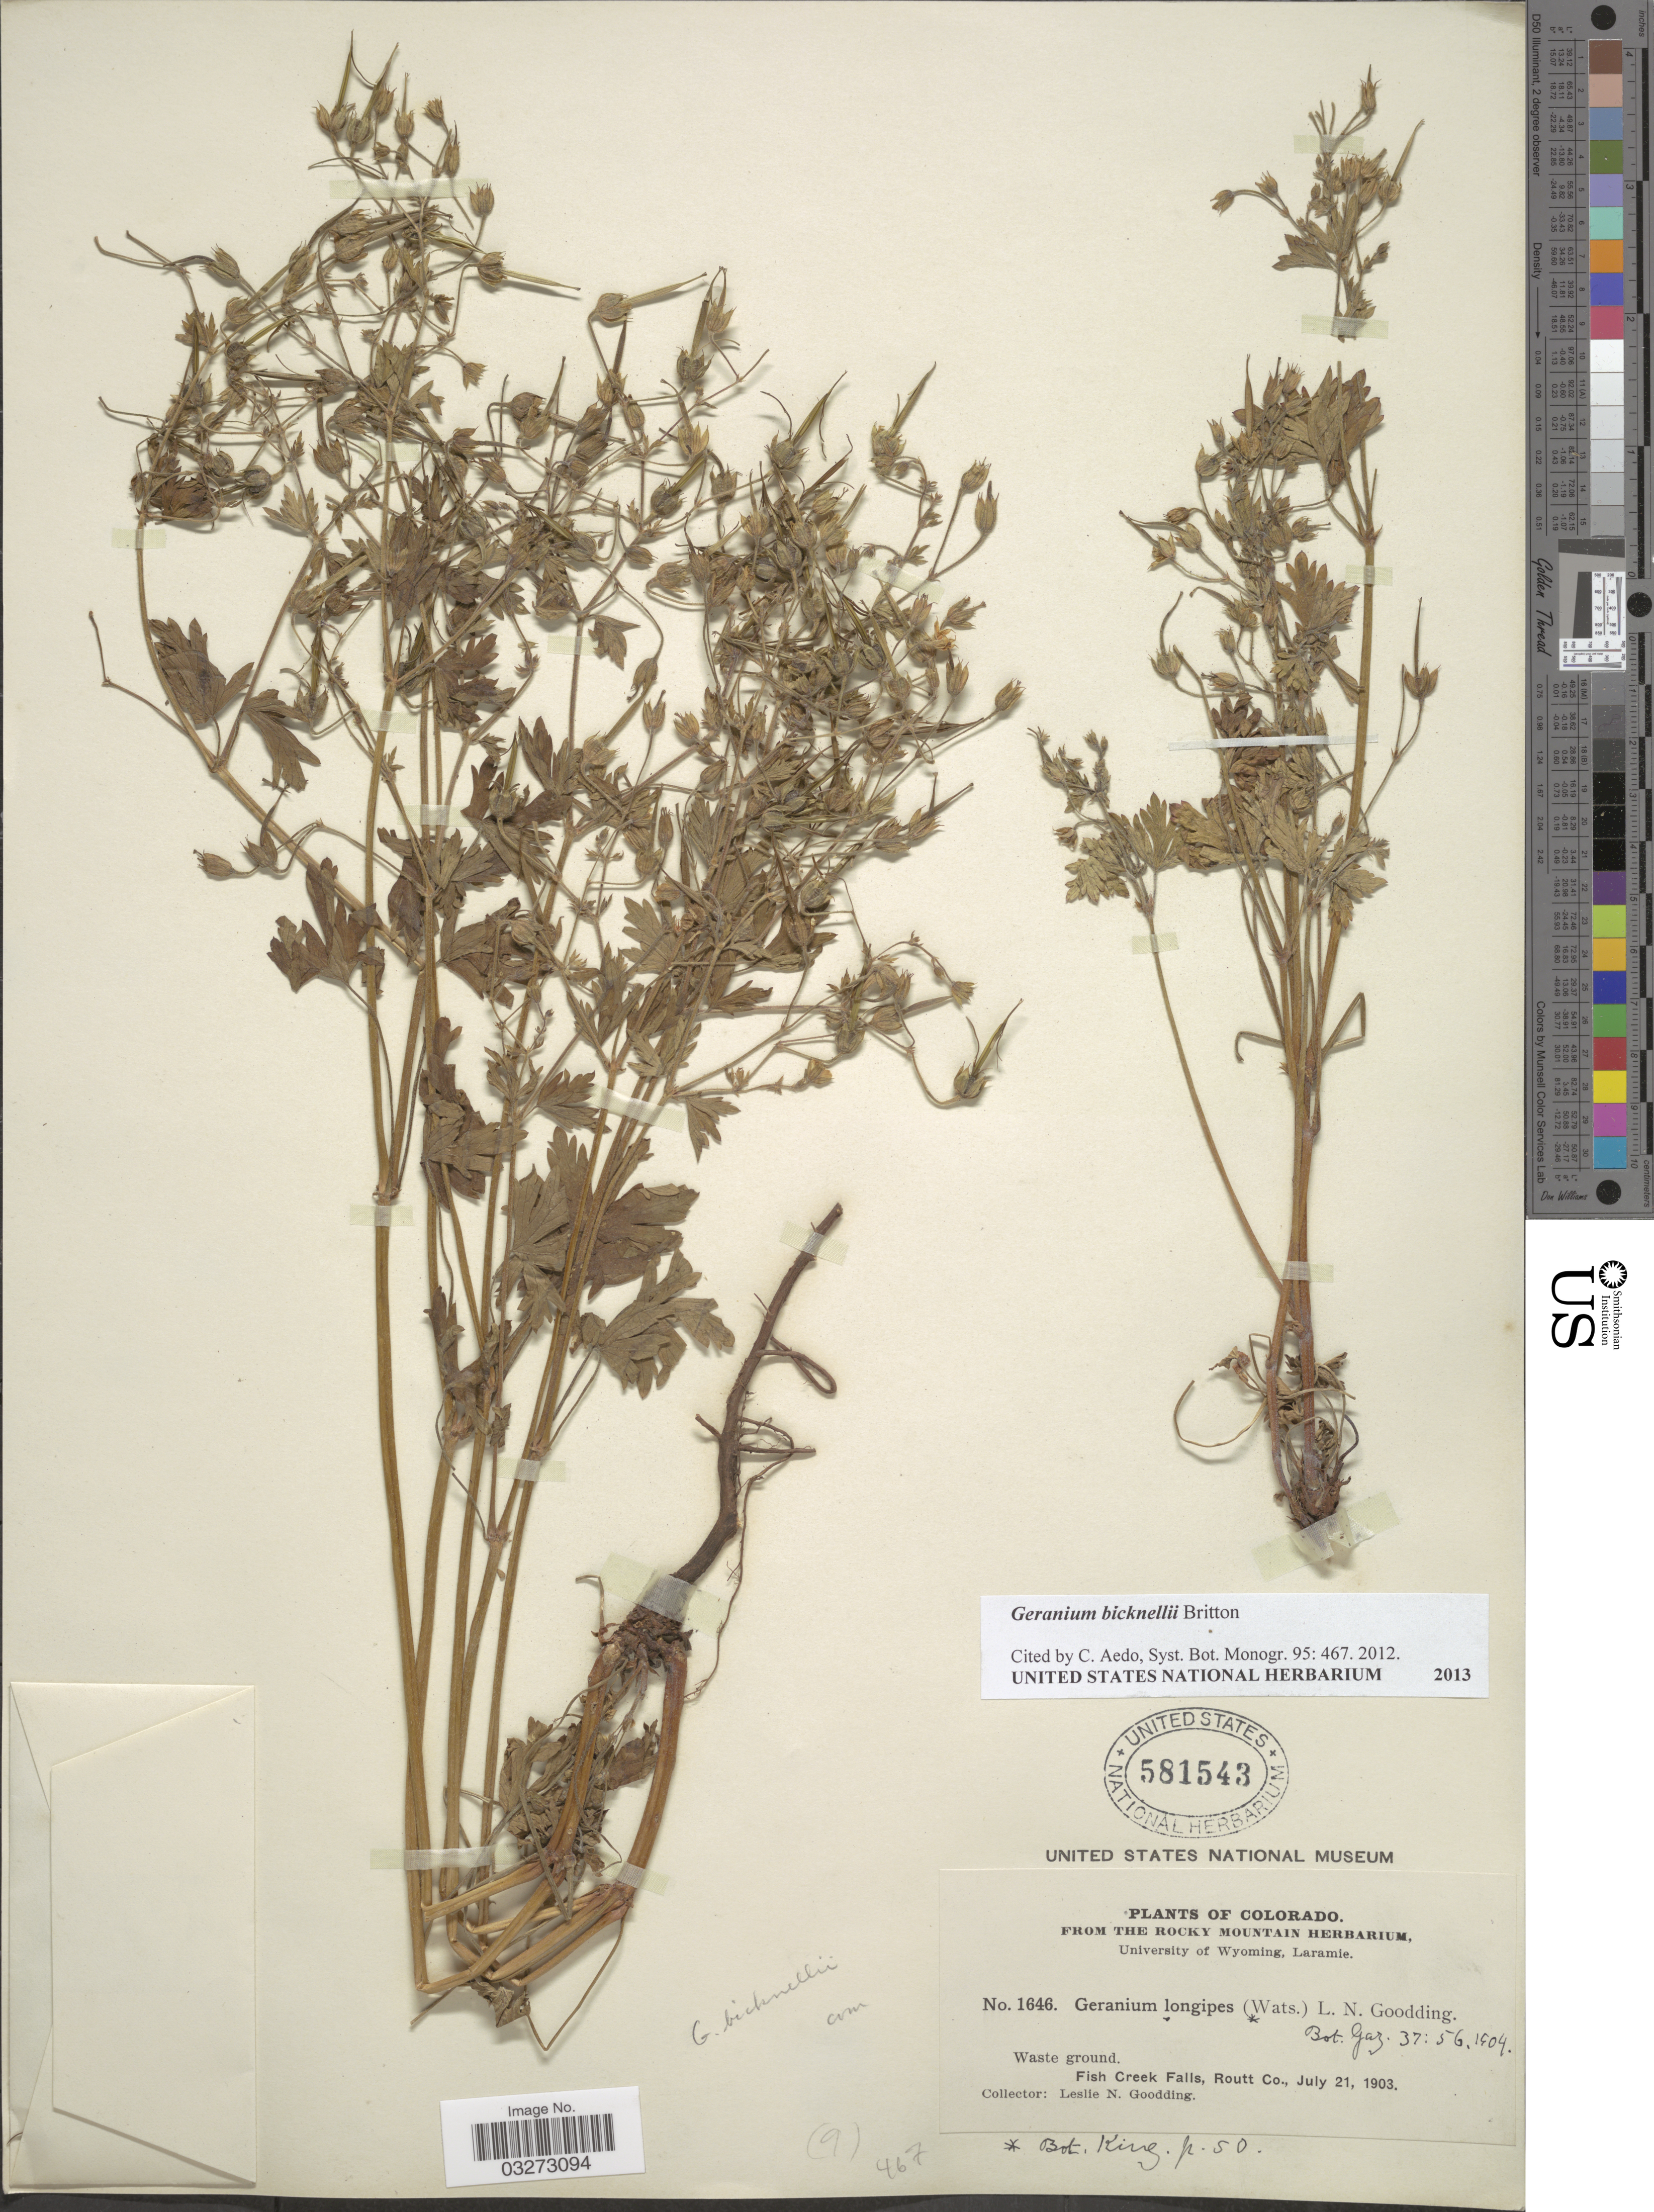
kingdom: Plantae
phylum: Tracheophyta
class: Magnoliopsida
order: Geraniales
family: Geraniaceae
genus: Geranium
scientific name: Geranium bicknellii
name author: Britton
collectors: L. N. Goodding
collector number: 1646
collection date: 1903-07-21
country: United States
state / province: Colorado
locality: Fish Creek Falls, Routt Co.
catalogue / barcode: US 581543